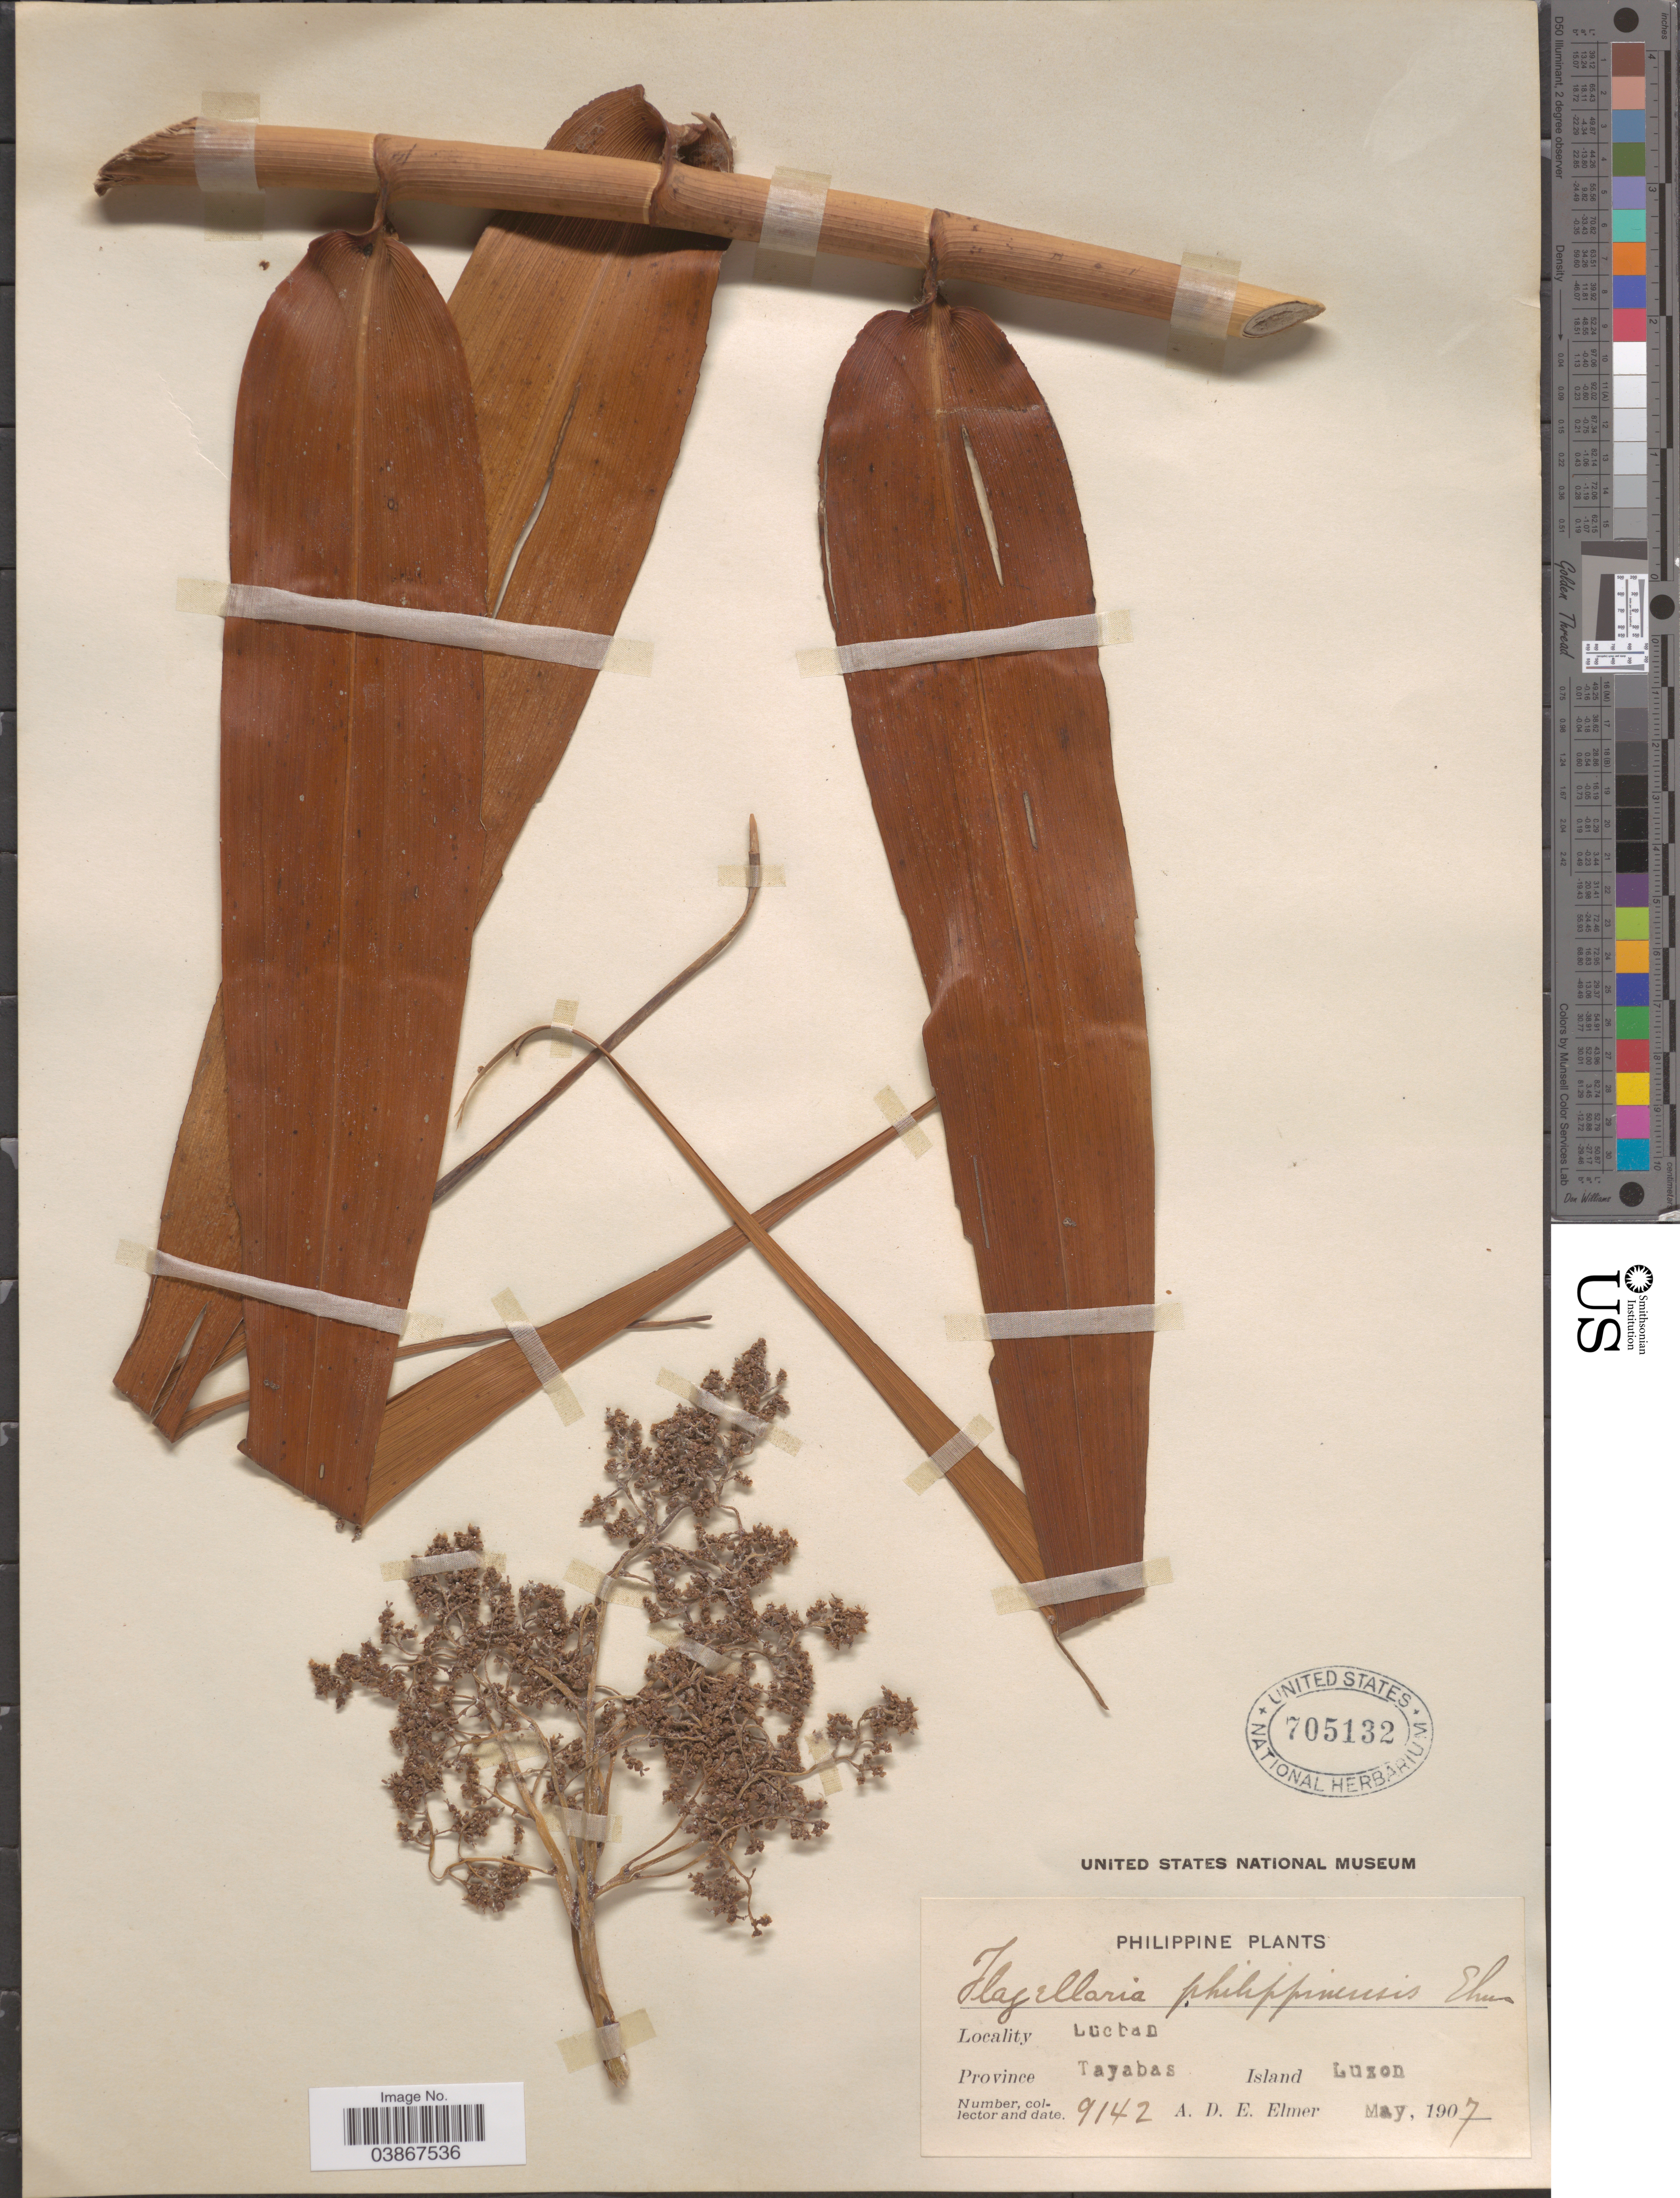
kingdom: Plantae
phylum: Tracheophyta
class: Liliopsida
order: Poales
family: Flagellariaceae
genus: Flagellaria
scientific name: Flagellaria philippinensis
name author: Elmer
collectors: A. D. E. Elmer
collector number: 9142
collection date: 1907-05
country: Philippines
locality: Lucban. Province Tayabas. Island Luzon.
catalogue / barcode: US 705132